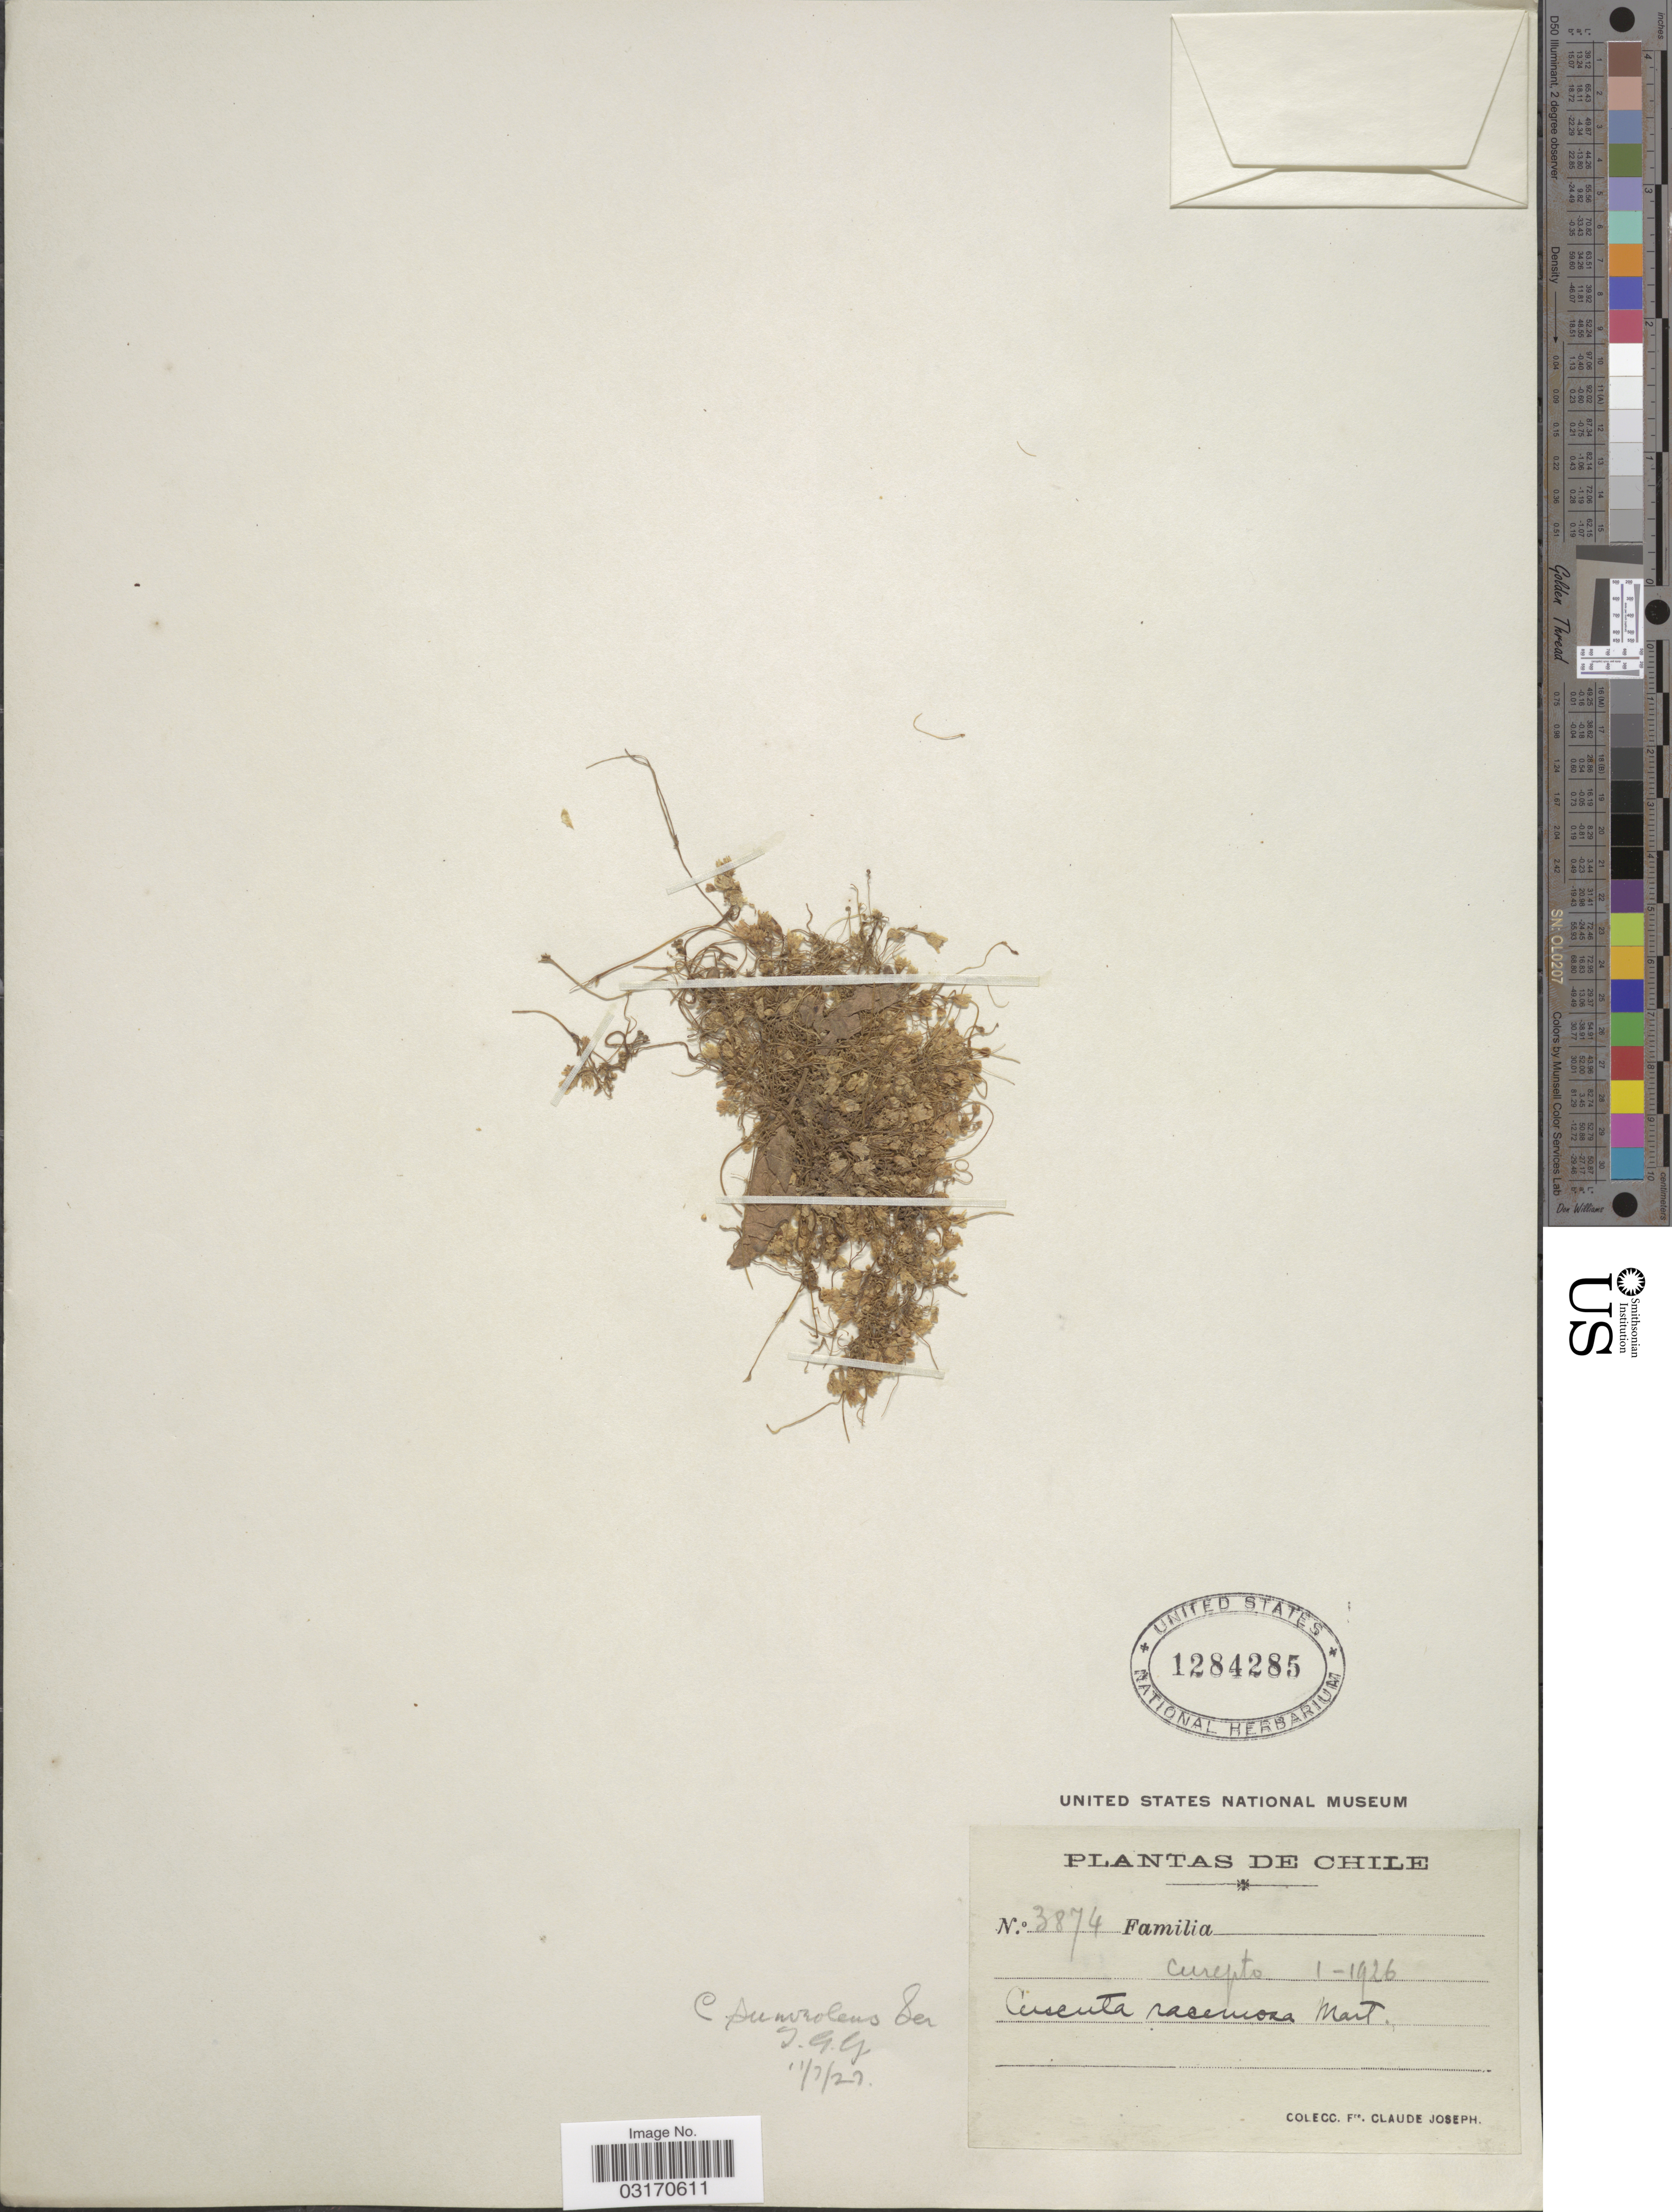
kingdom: Plantae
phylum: Tracheophyta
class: Magnoliopsida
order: Solanales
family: Convolvulaceae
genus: Cuscuta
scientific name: Cuscuta suaveolens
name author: Ser.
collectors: Bro. Claude-Joseph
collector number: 3874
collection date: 1926-01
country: Chile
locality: Curepto.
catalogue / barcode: US 1284285